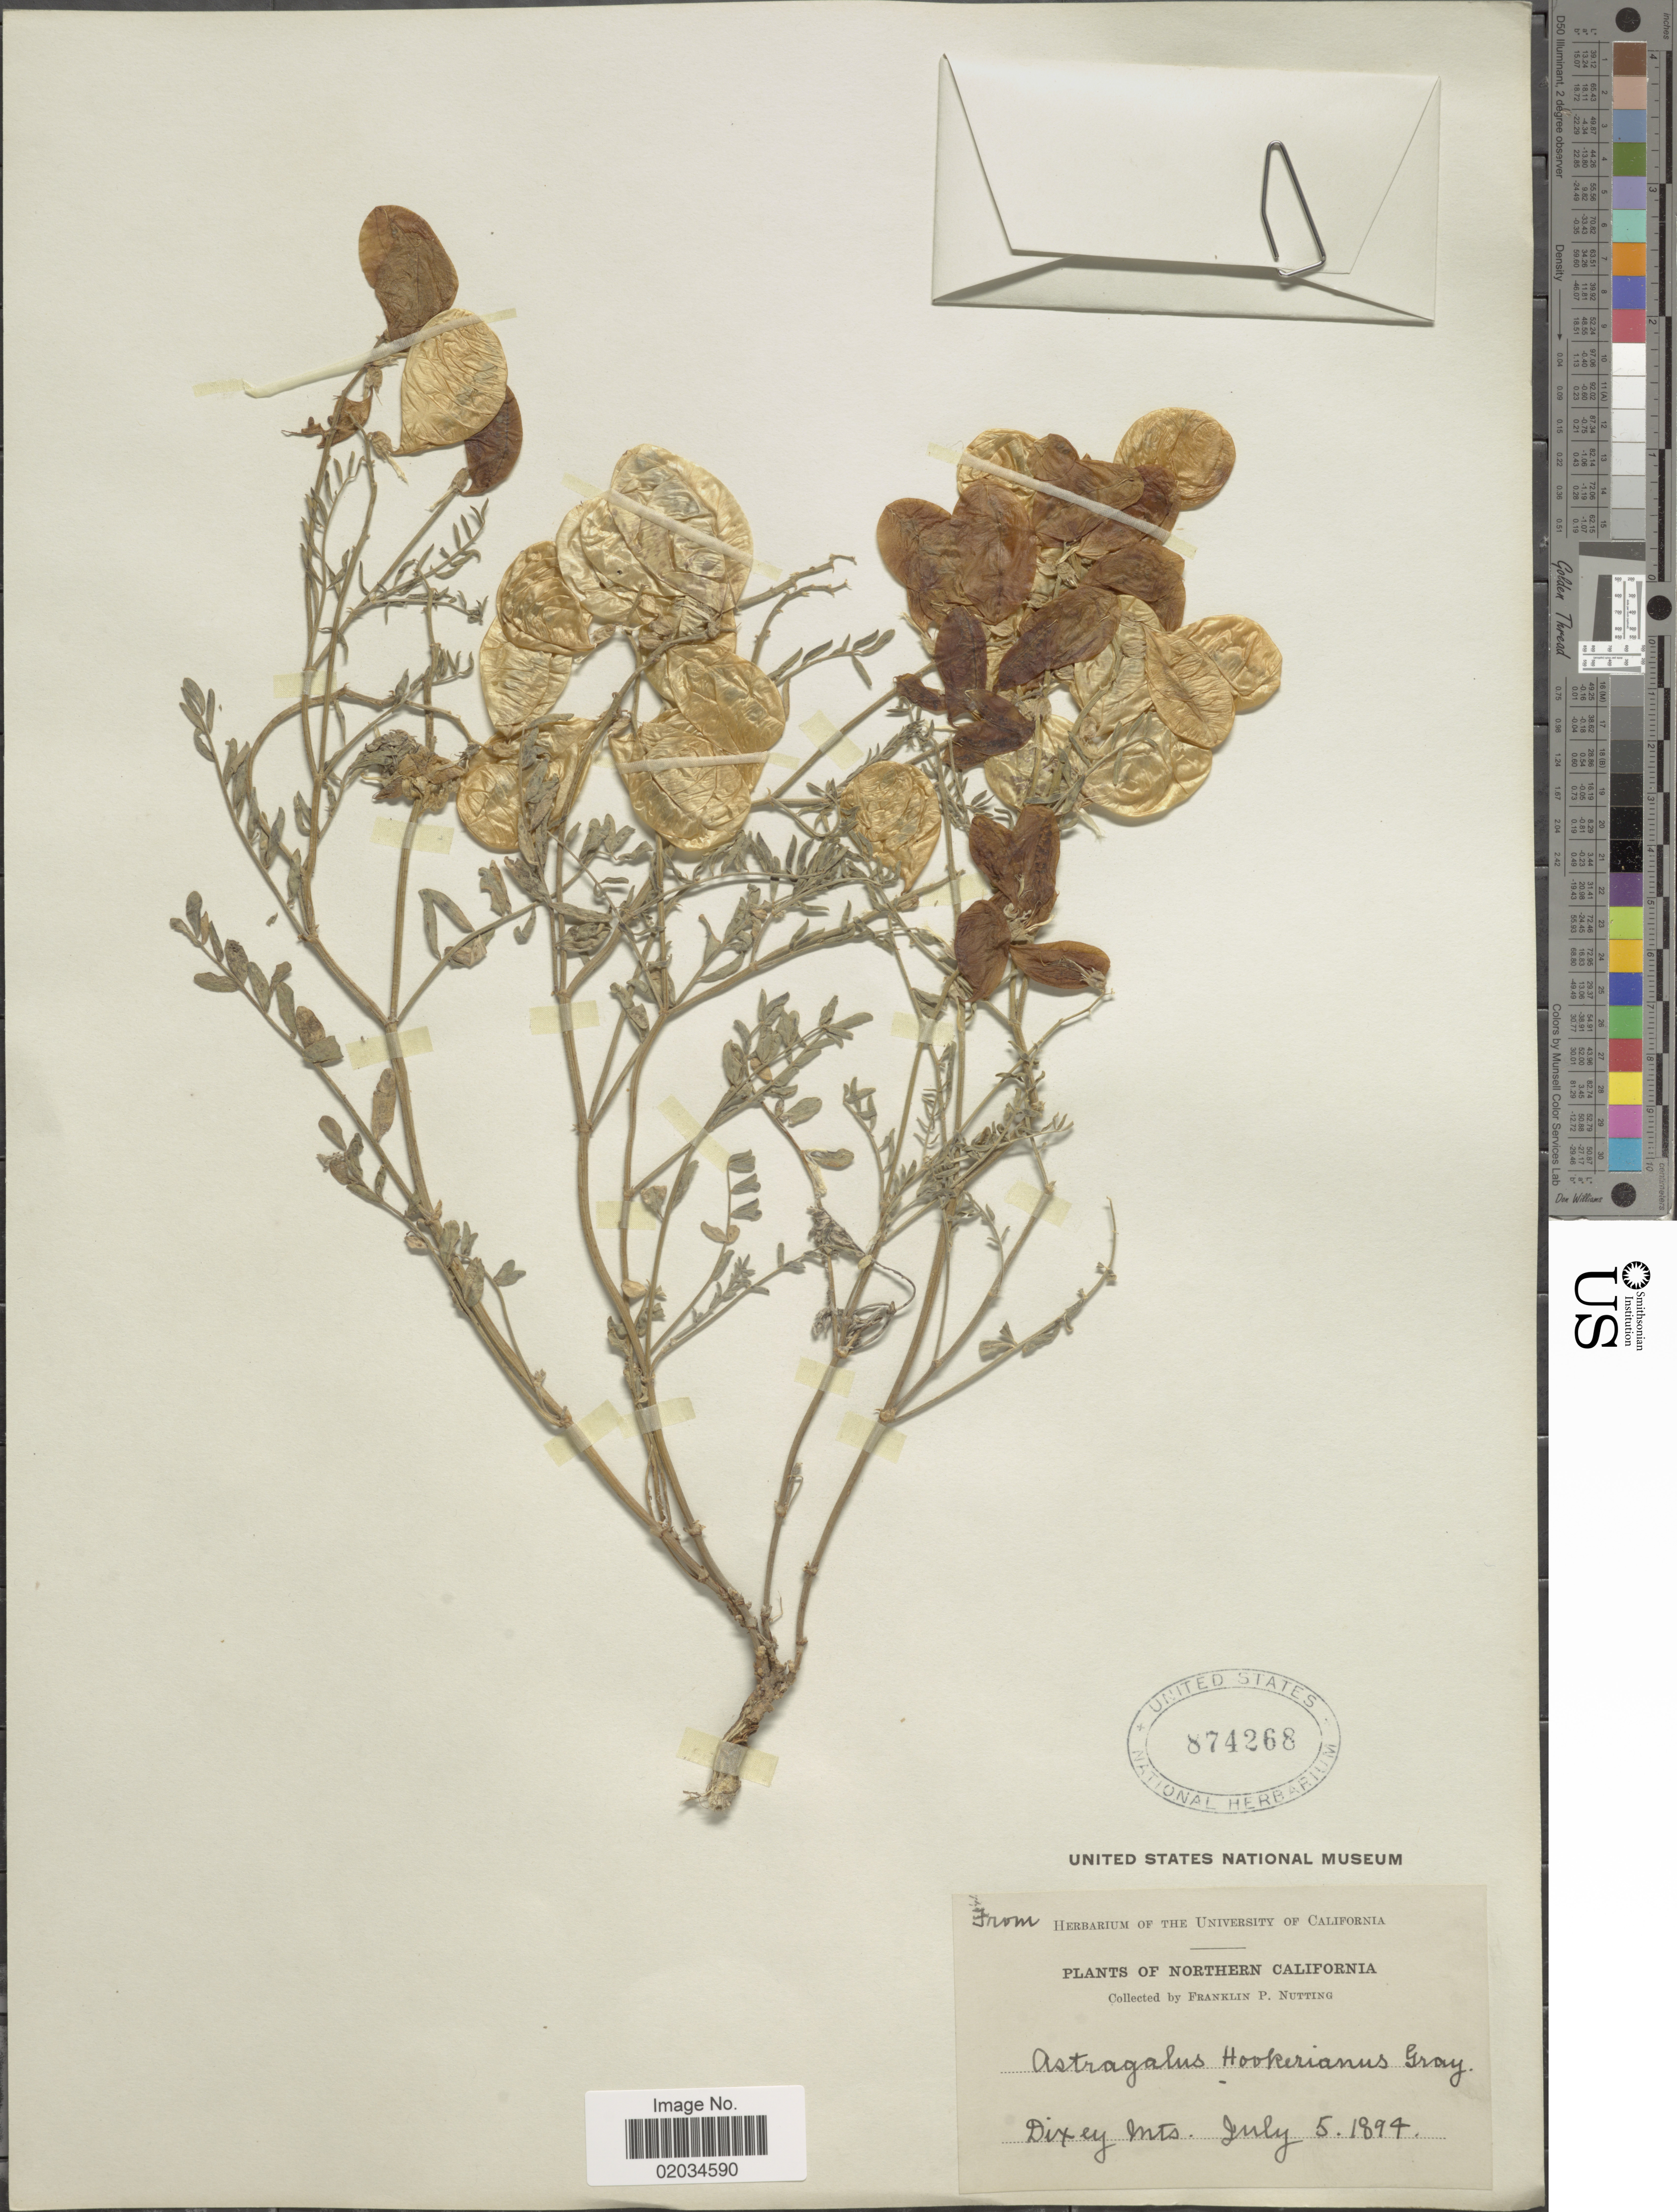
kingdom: Plantae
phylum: Tracheophyta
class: Magnoliopsida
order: Fabales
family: Fabaceae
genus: Astragalus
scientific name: Astragalus siskiyouensis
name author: (Rydb.) J.W. Thomps.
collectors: F. Nutting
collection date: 1844-07-05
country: United States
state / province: California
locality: Northern California, Dixey Mts.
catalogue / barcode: US 874268